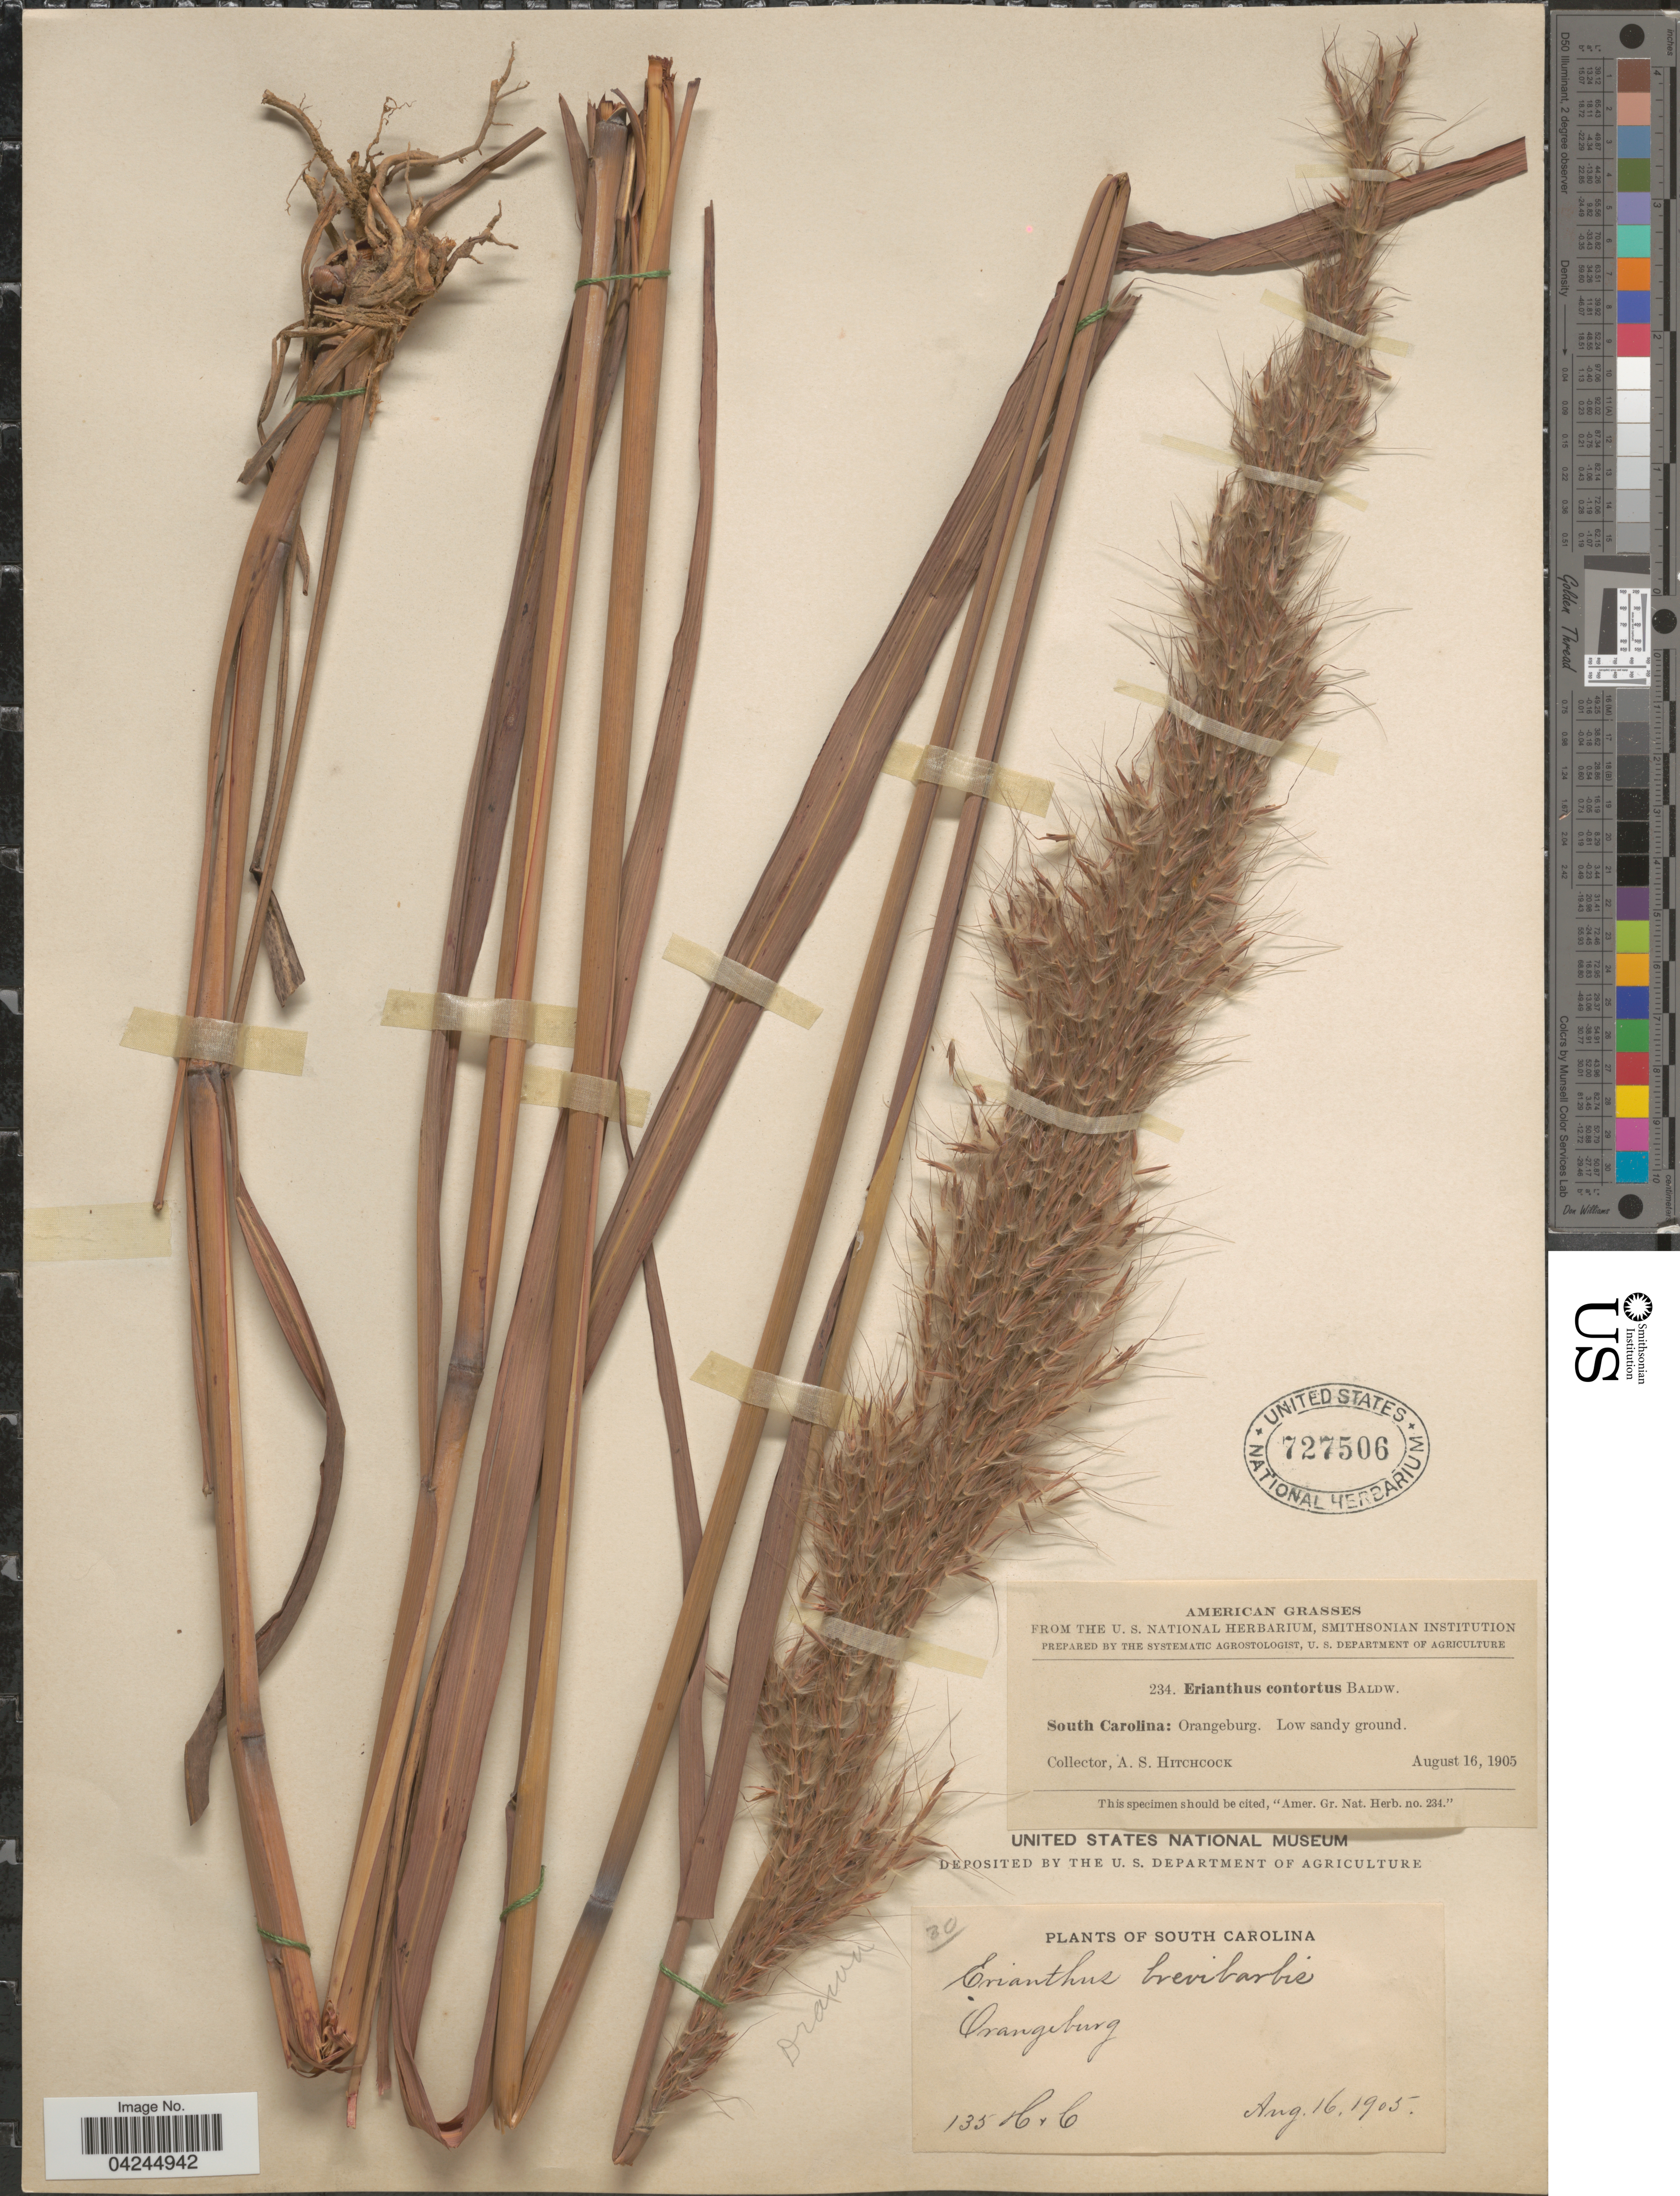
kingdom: Plantae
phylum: Tracheophyta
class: Liliopsida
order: Poales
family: Poaceae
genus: Erianthus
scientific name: Erianthus brevibarbis var. contortus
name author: (Elliott) D.B. Ward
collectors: A. S. Hitchcock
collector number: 135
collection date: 1905-08-16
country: United States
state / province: South Carolina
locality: Orangeburg.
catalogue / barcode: US 727506